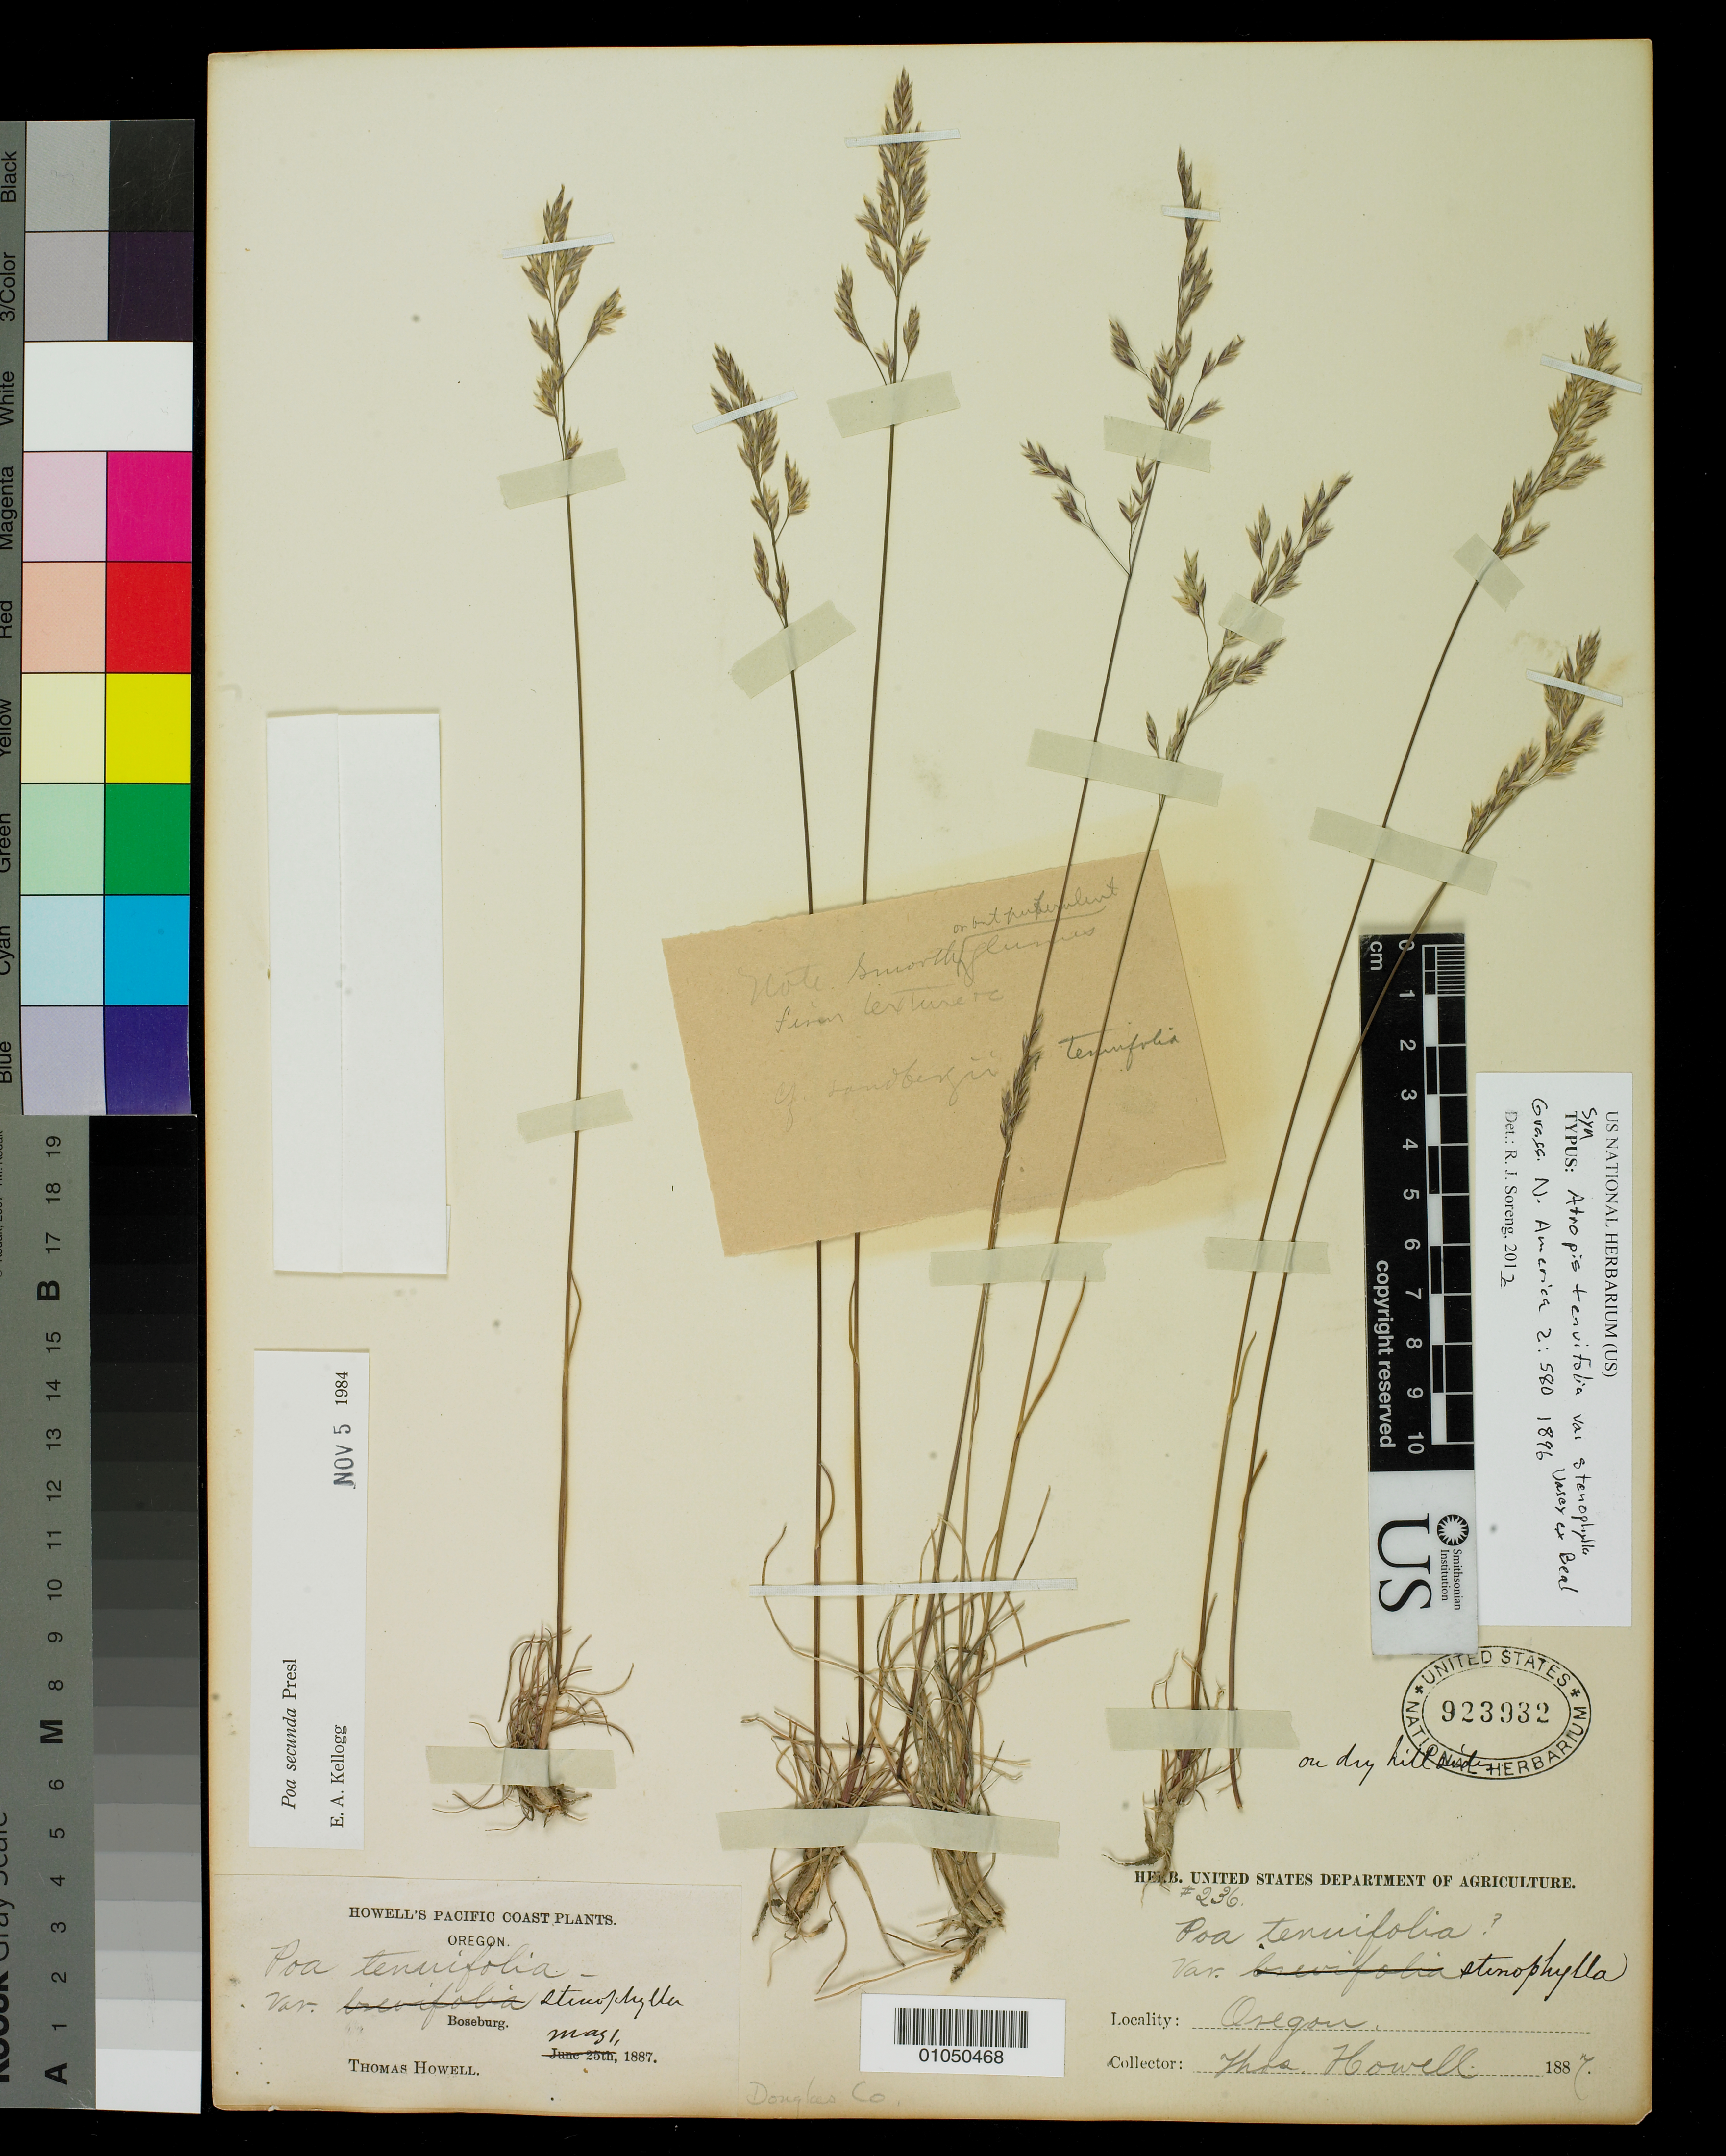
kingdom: Plantae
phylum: Tracheophyta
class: Liliopsida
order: Poales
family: Poaceae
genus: Atropis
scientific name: Atropis tenuifolia var. stenophylla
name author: Vasey ex W.J. Beal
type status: Syntype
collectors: T. Howell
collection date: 1887-05-01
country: United States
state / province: Oregon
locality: Roseburg ("Boseburg")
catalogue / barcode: US 923932